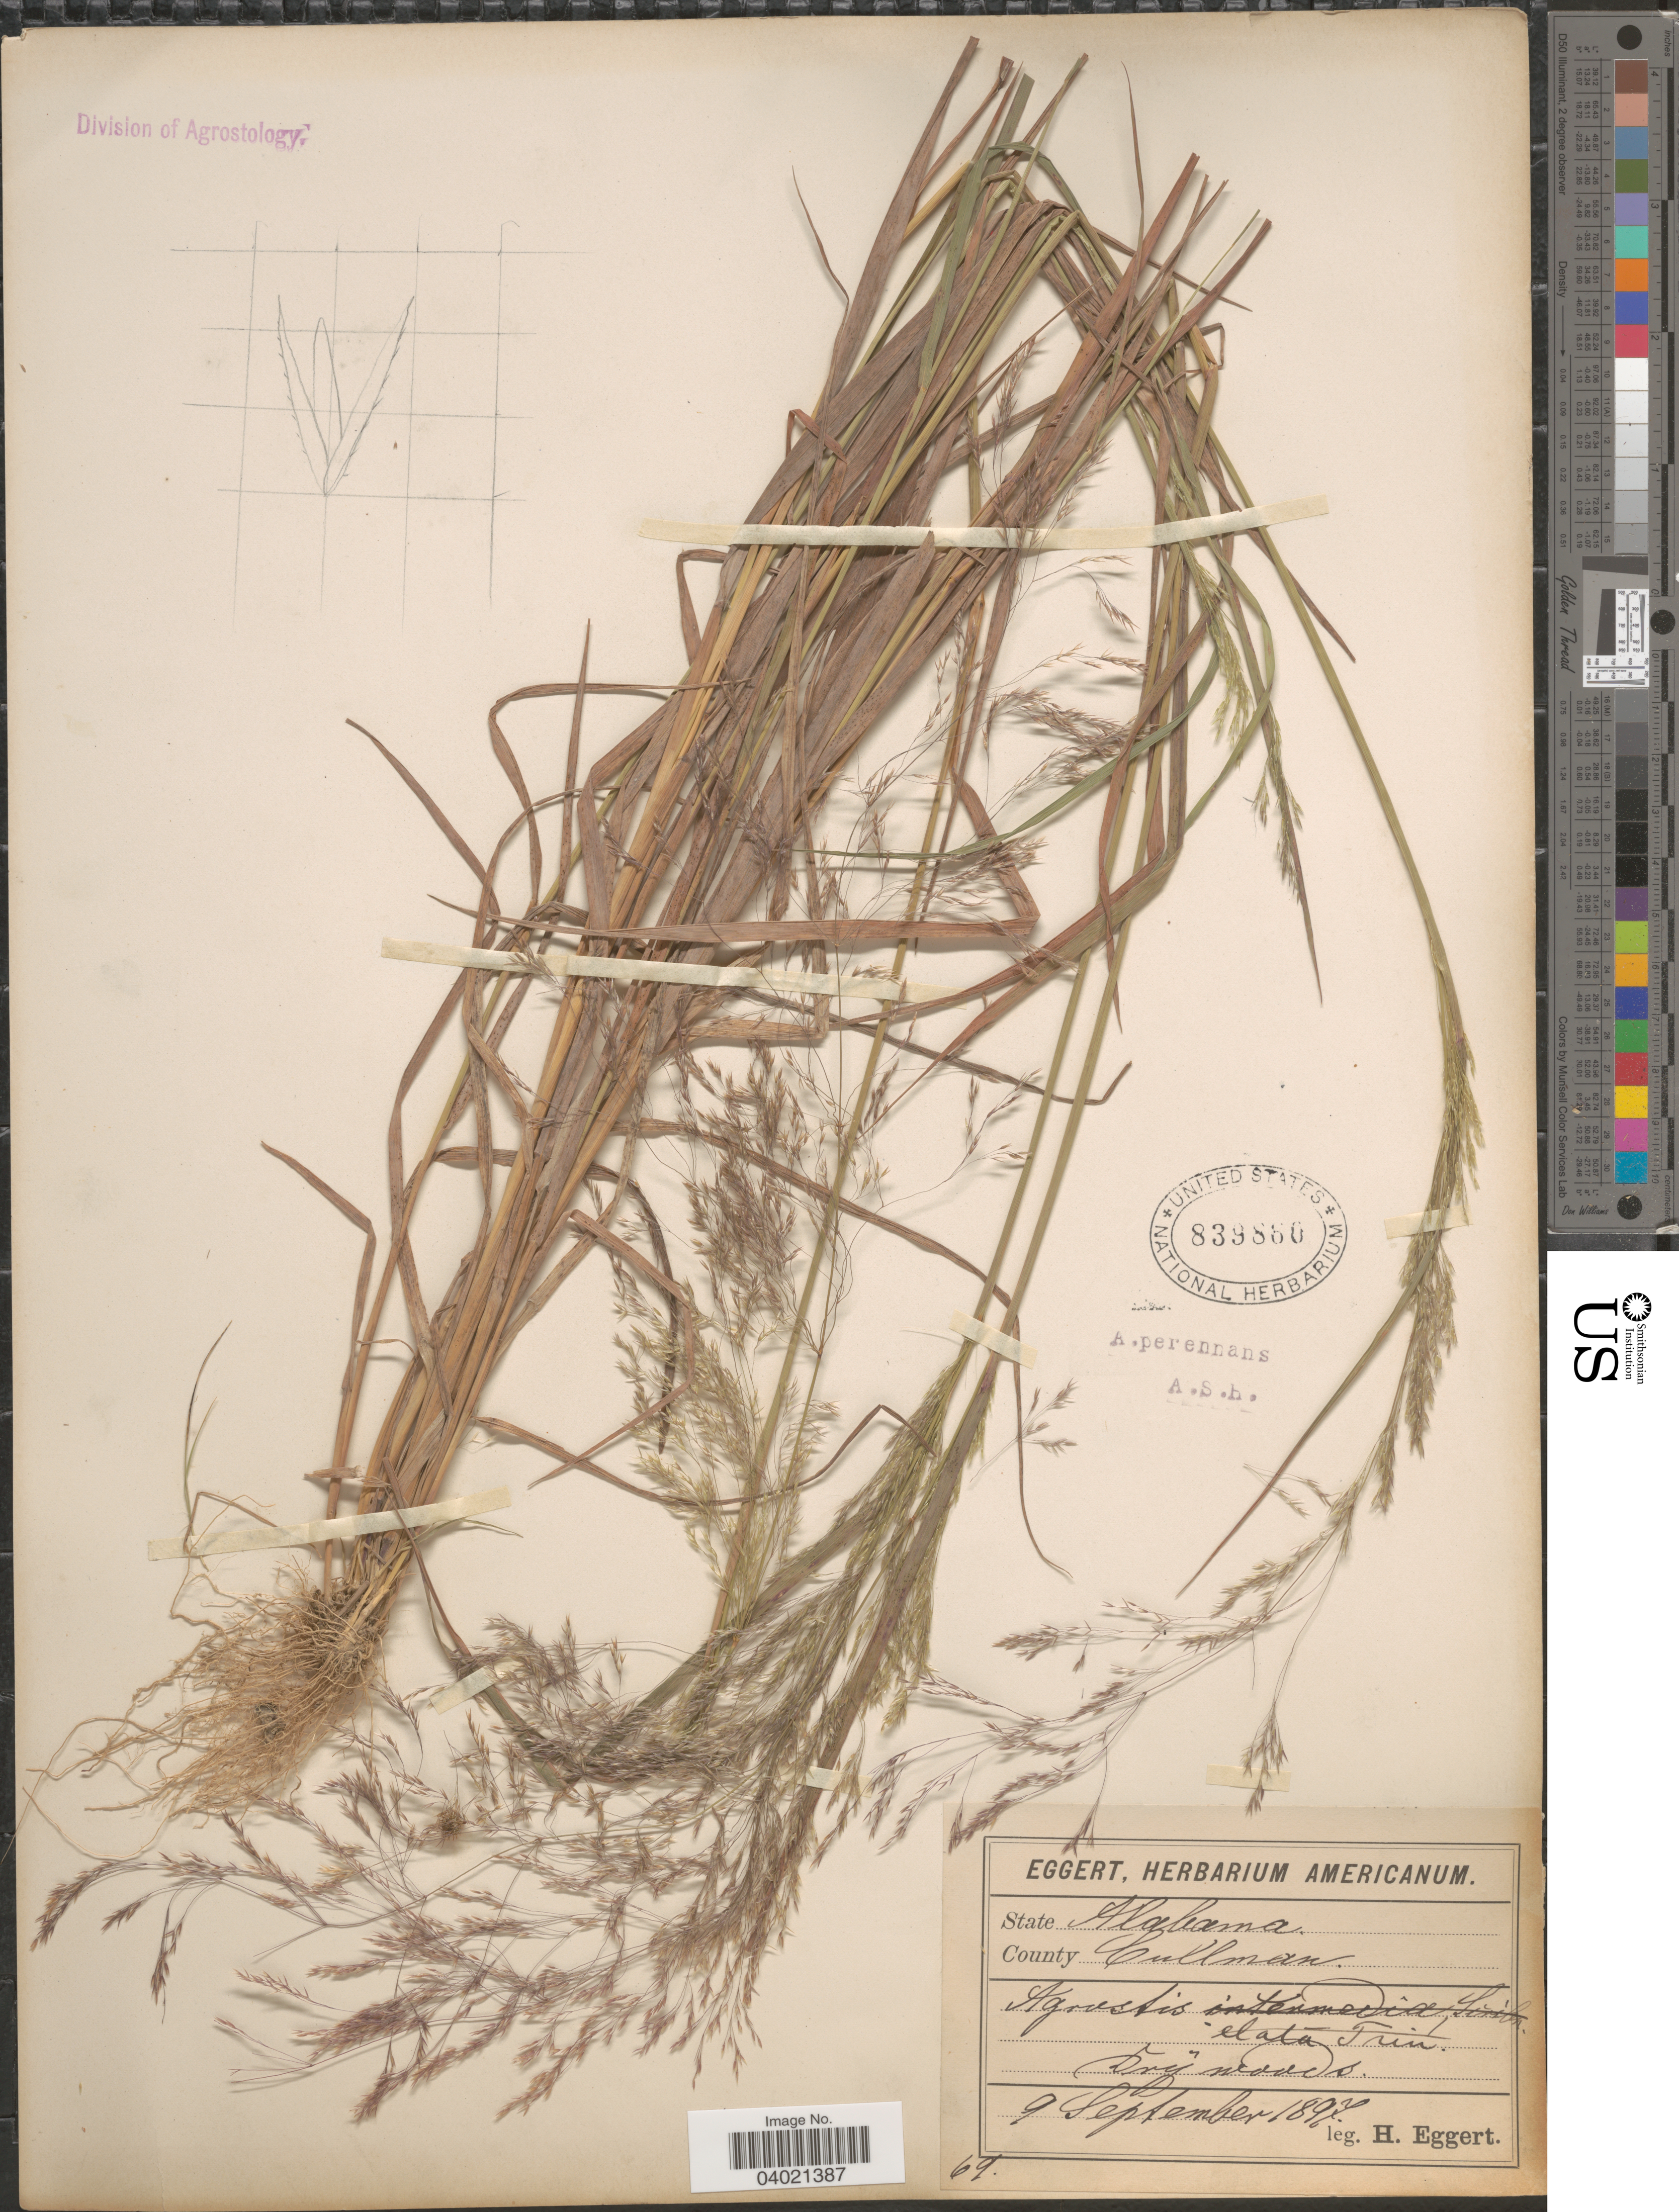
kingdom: Plantae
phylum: Tracheophyta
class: Liliopsida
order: Poales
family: Poaceae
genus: Agrostis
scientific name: Agrostis perennans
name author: (Walter) Tuck.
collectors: H. Eggert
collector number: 69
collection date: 1897-09-09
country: United States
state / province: Alabama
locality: County Cullman.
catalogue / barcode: US 839860